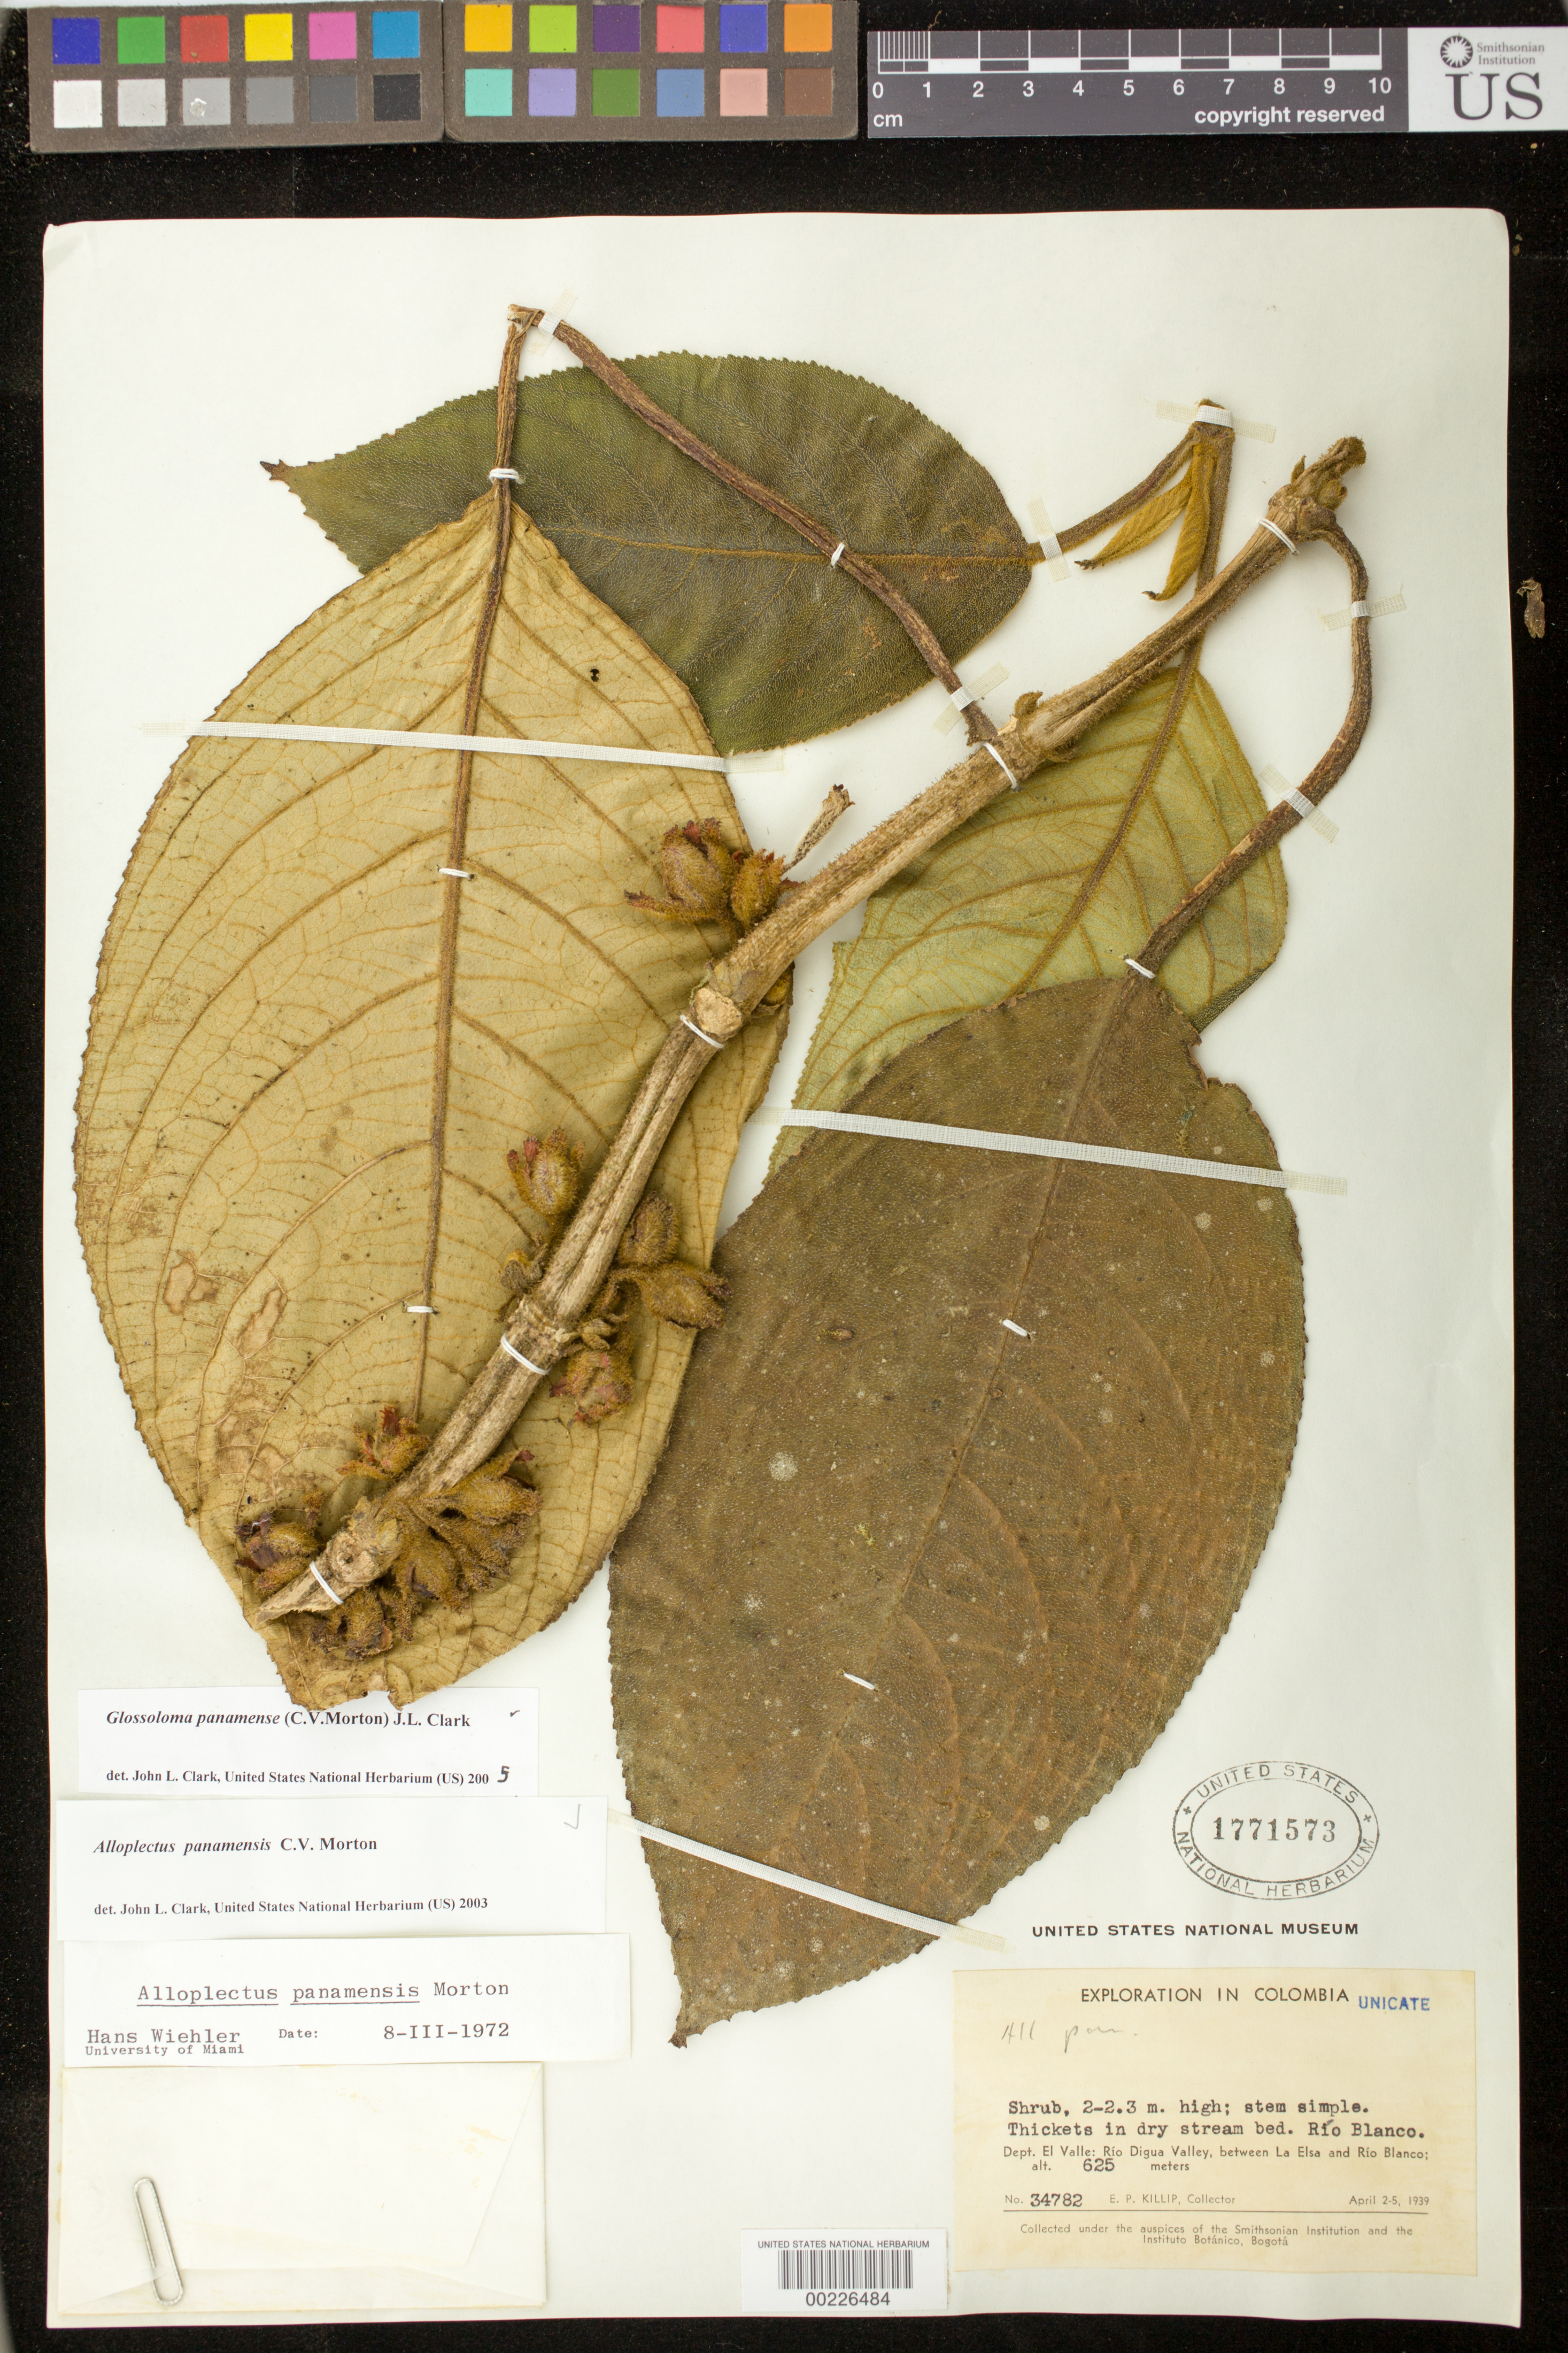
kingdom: Plantae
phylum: Tracheophyta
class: Magnoliopsida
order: Lamiales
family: Gesneriaceae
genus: Glossoloma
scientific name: Glossoloma panamense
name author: (C.V. Morton) J.L. Clark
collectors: E. P. Killip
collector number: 34782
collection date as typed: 2-5 Apr 1939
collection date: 1939-04-02/1939-04-05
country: Colombia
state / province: Valle del Cauca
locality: Rio Digua valley, between la Elsa and Rio Blanco, Rio Blanco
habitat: Thickets in dry stream bed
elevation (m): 625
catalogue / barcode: US 1771573